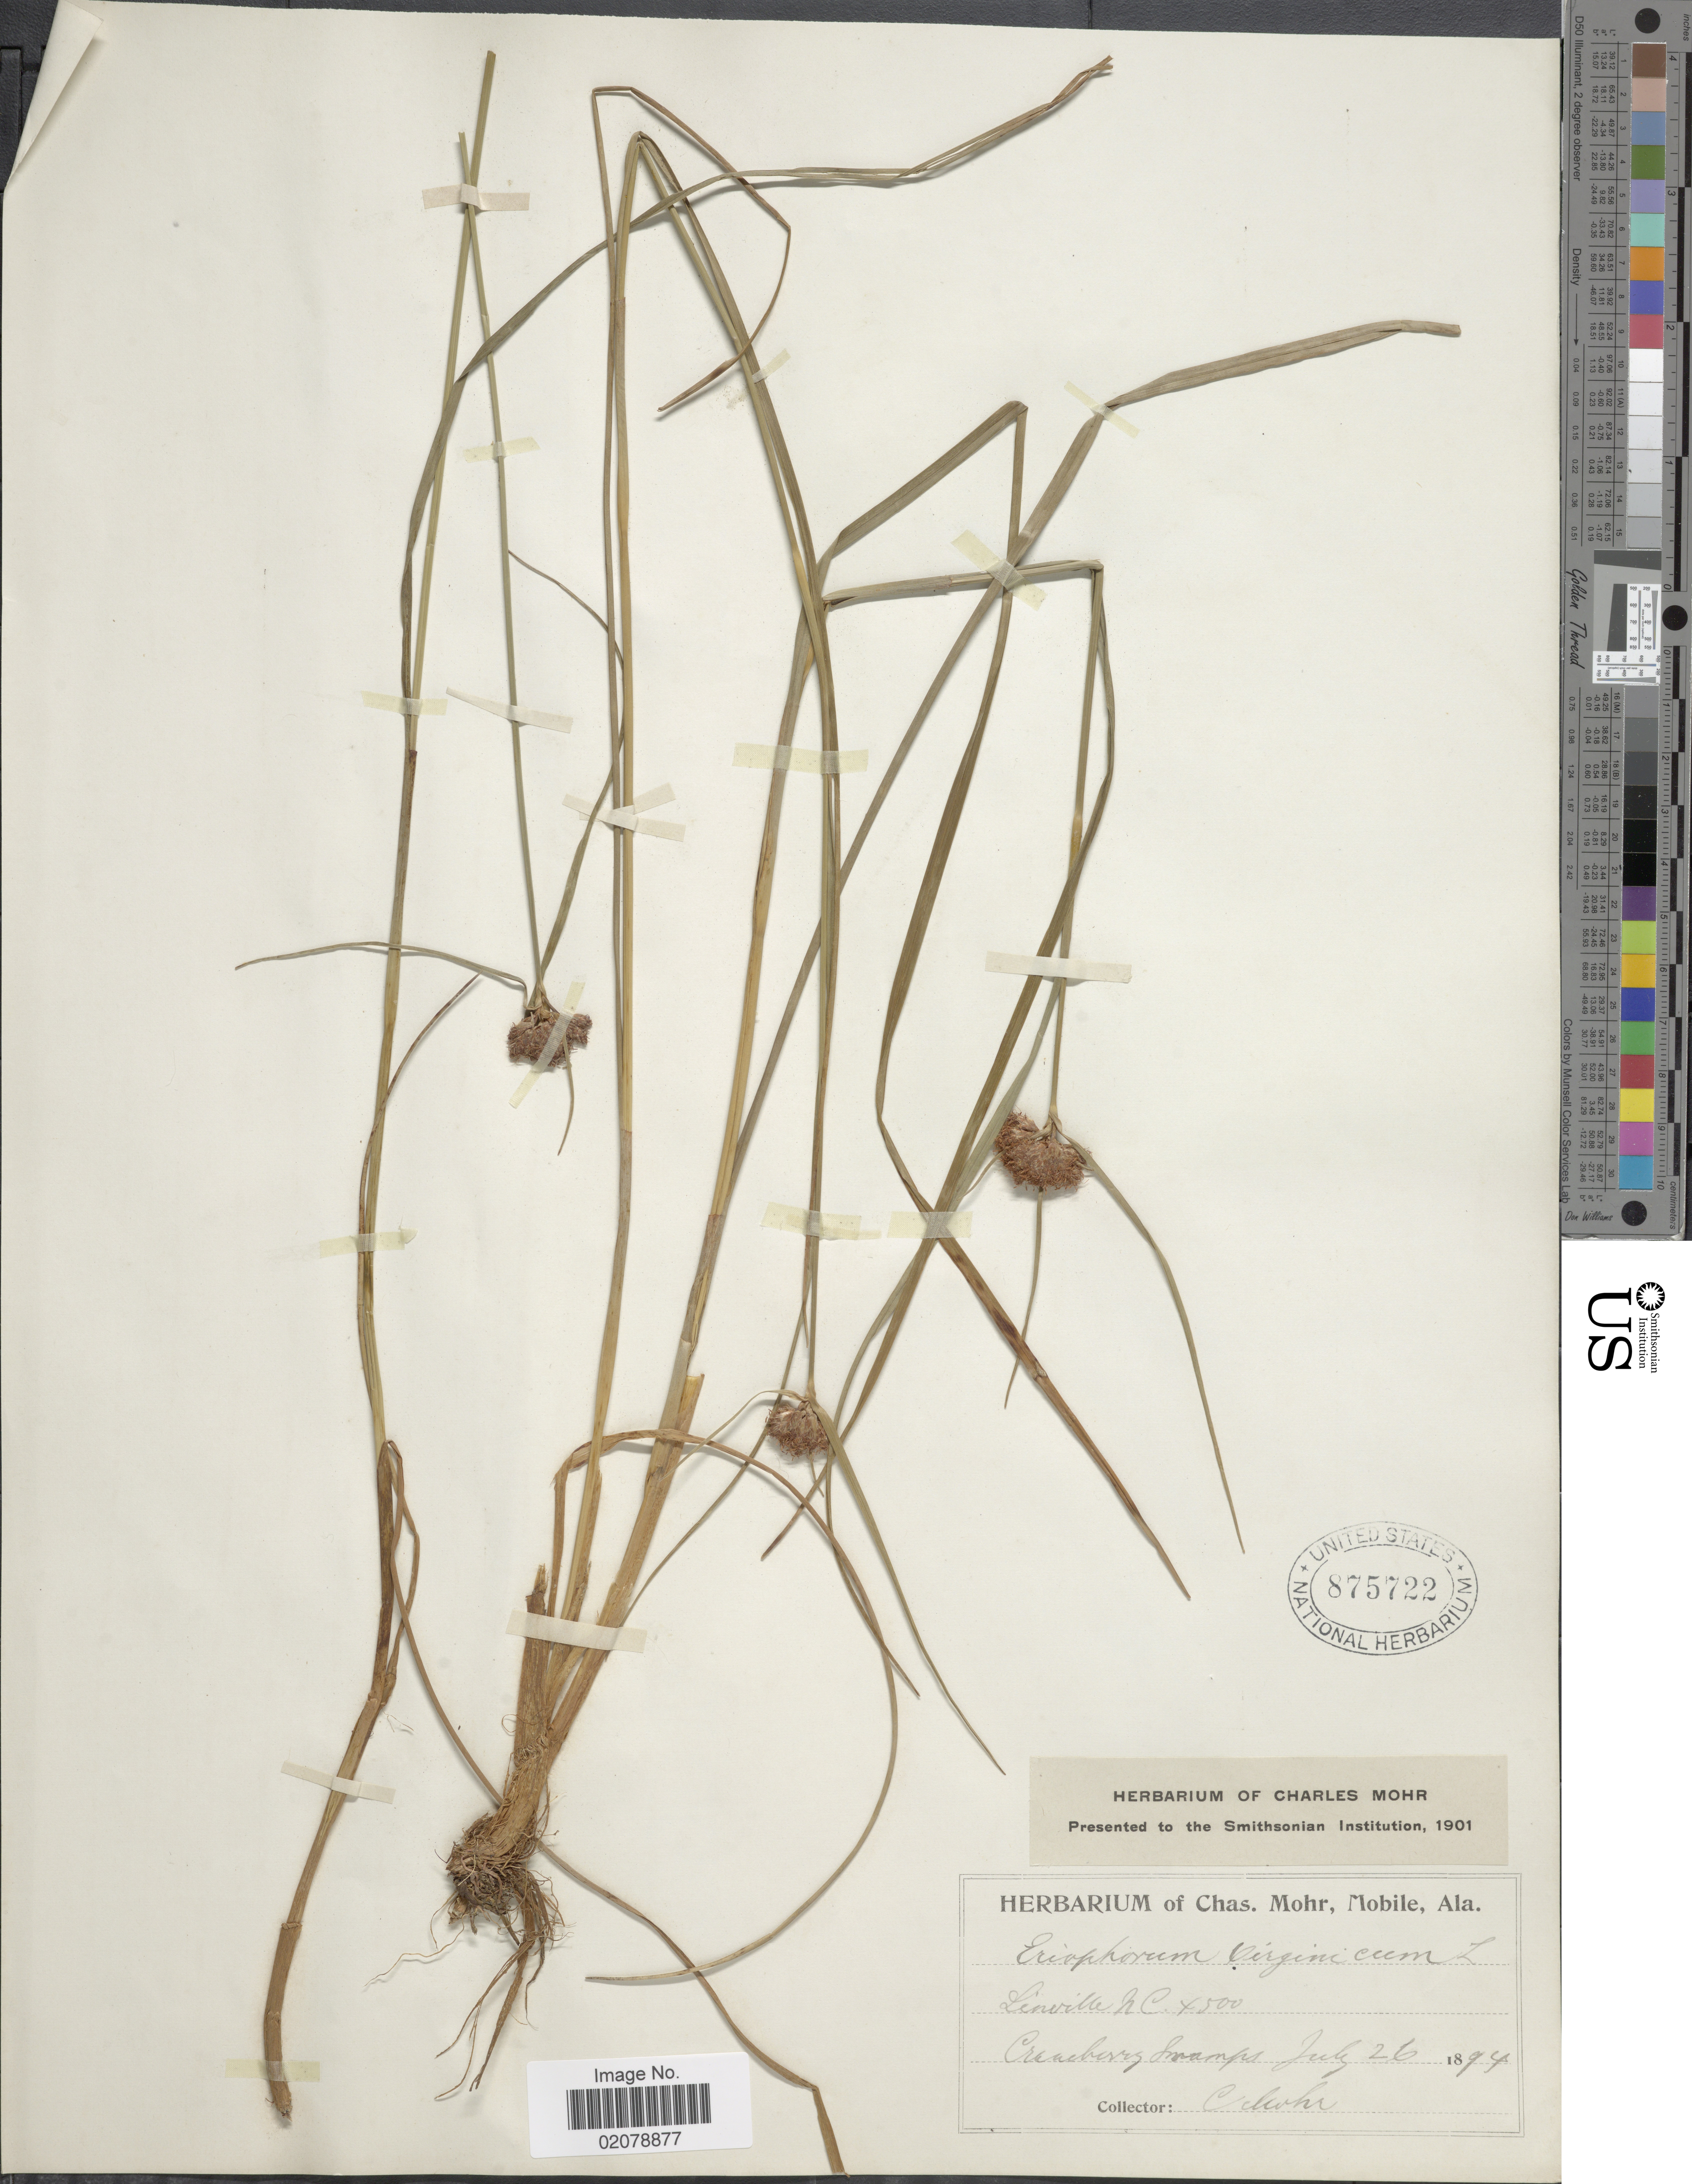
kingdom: Plantae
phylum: Tracheophyta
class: Liliopsida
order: Poales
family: Cyperaceae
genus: Eriophorum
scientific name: Eriophorum virginicum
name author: L.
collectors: C. T. Mohr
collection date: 1894-07-26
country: United States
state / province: North Carolina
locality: Linville. Craneberry Swamps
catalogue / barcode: US 875722